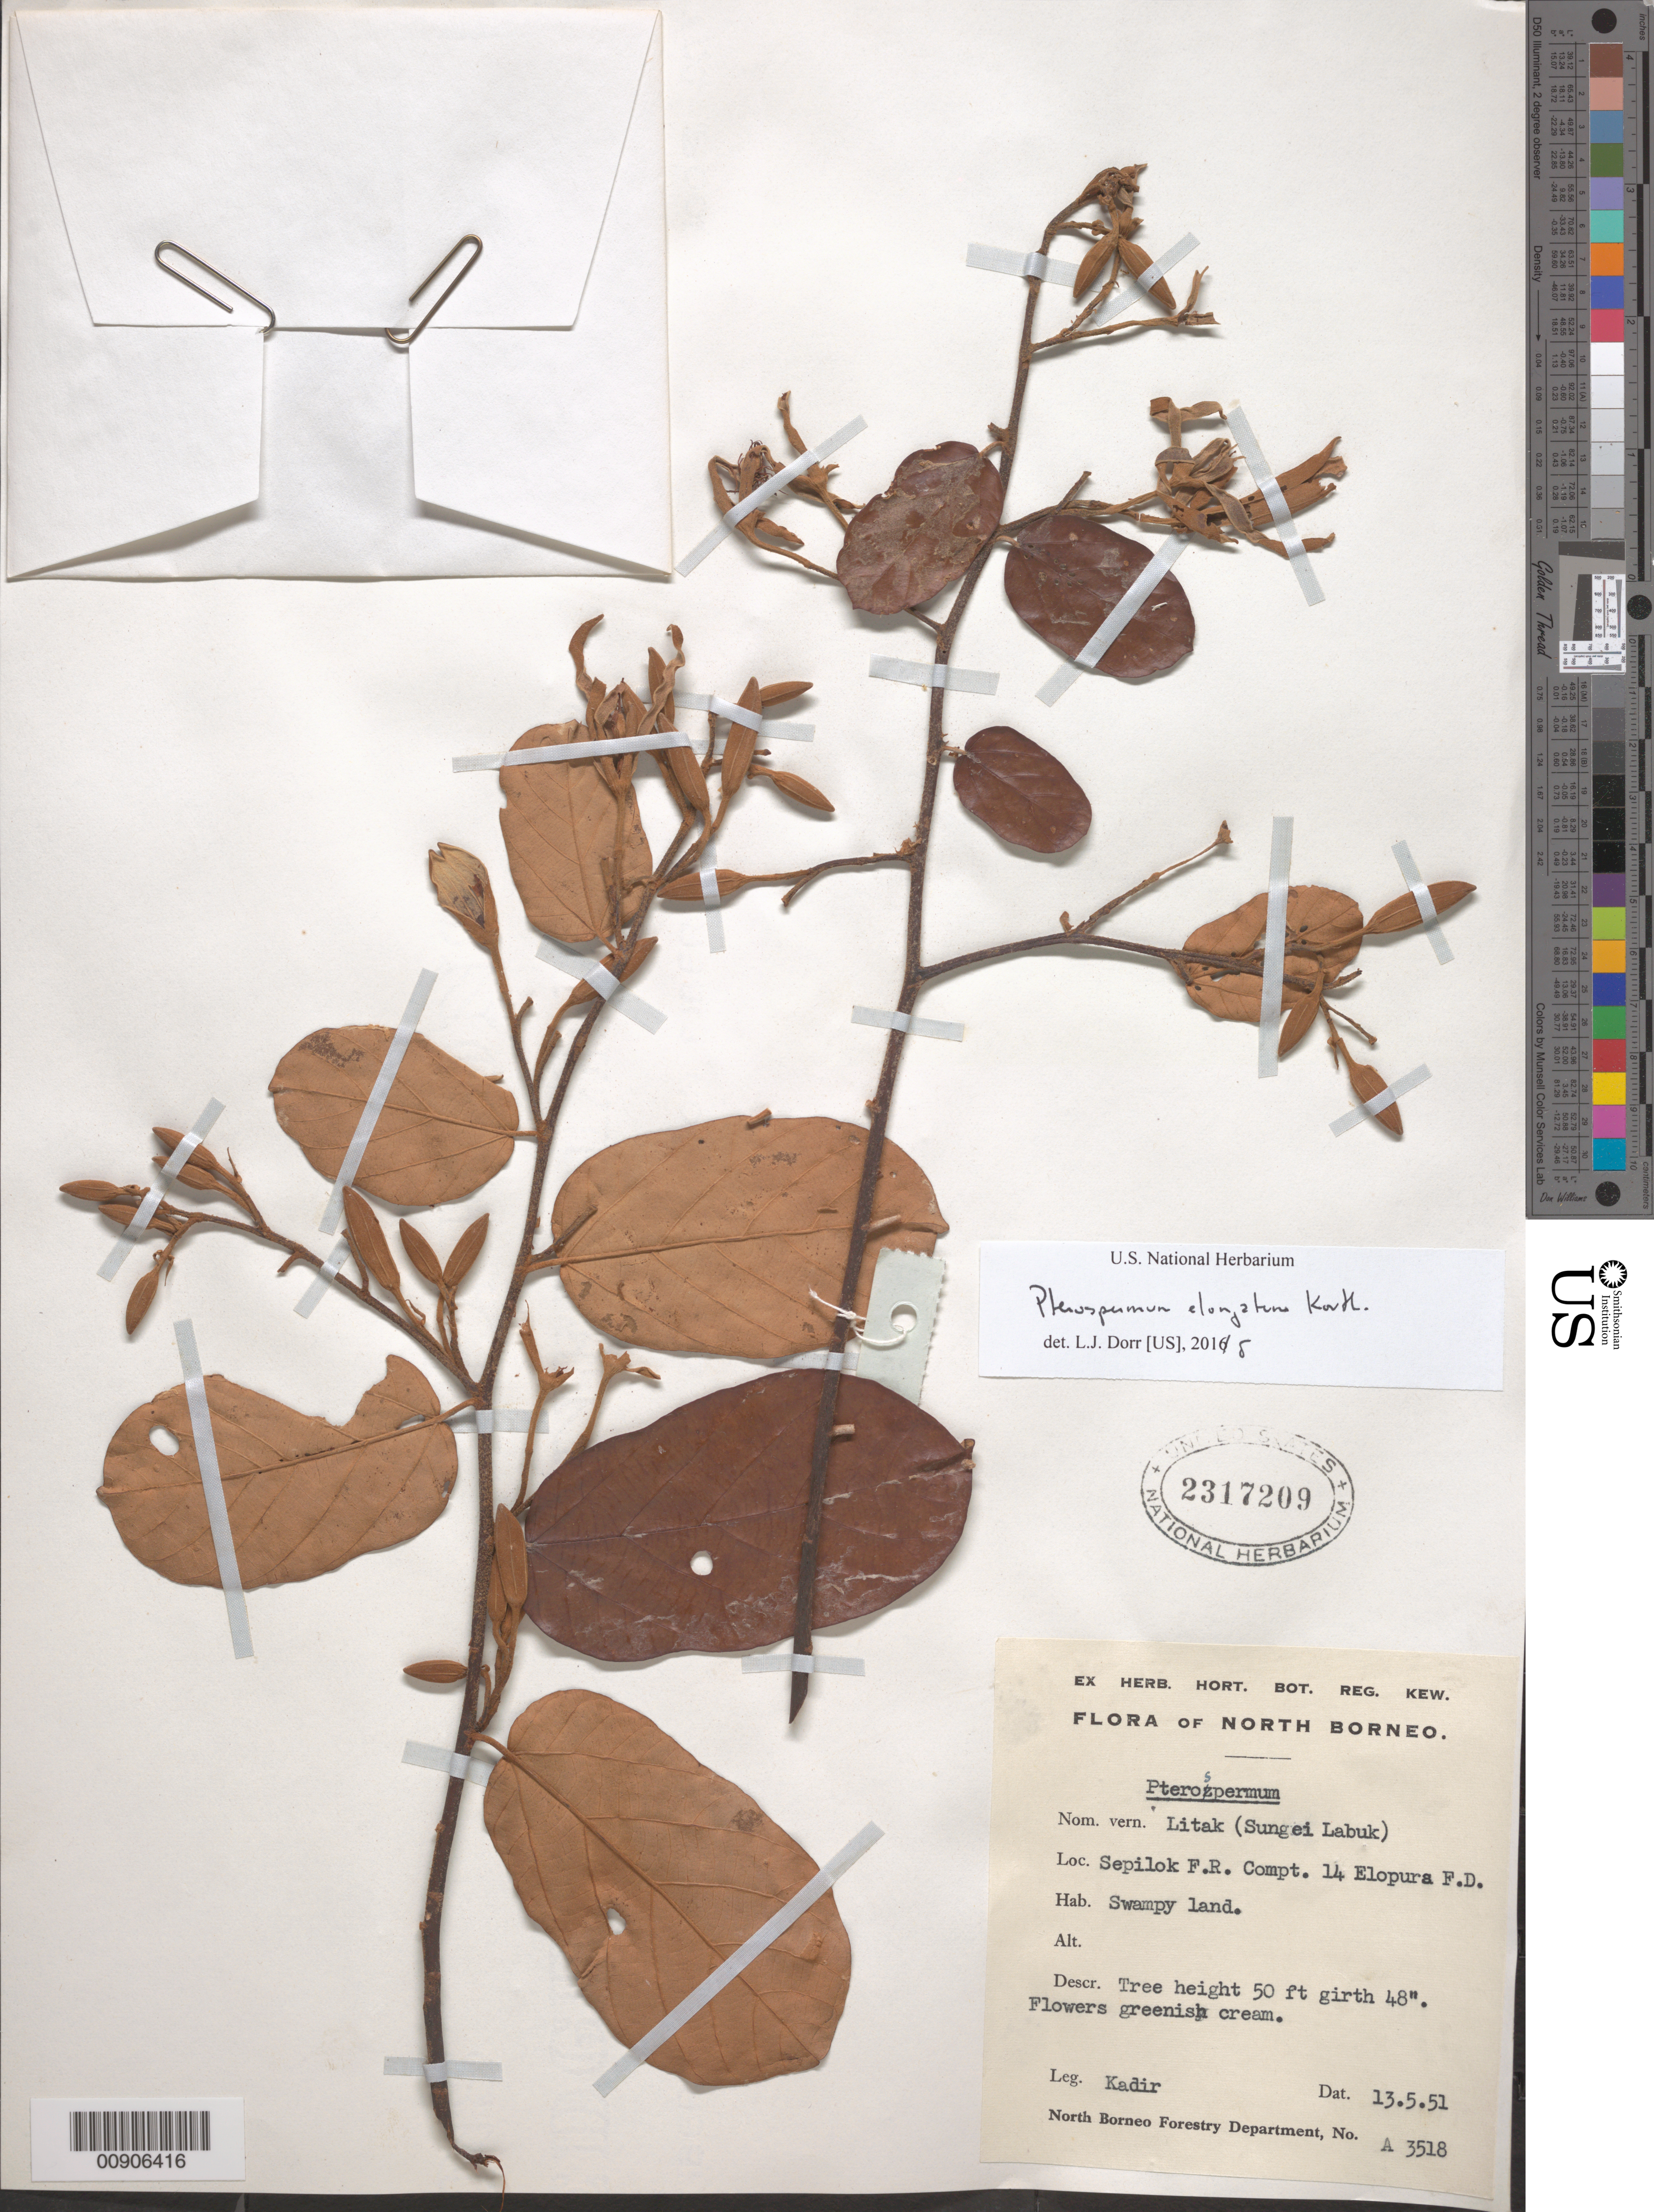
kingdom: Plantae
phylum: Tracheophyta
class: Magnoliopsida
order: Malvales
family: Malvaceae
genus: Pterospermum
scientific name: Pterospermum elongatum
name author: Korth.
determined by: Dorr, L. J., (BOT), Smithsonian Institution - National Museum of Natural History (UNITED STATES)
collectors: Kadir Bin Abdul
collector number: A 3518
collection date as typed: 13 May 1951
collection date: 1951-05-13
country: Indonesia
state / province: Kalimantan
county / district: Kalimantan Barat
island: Borneo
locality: Sepilok F.R. Compt. 14 Elopura F.D.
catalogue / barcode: US 2317209